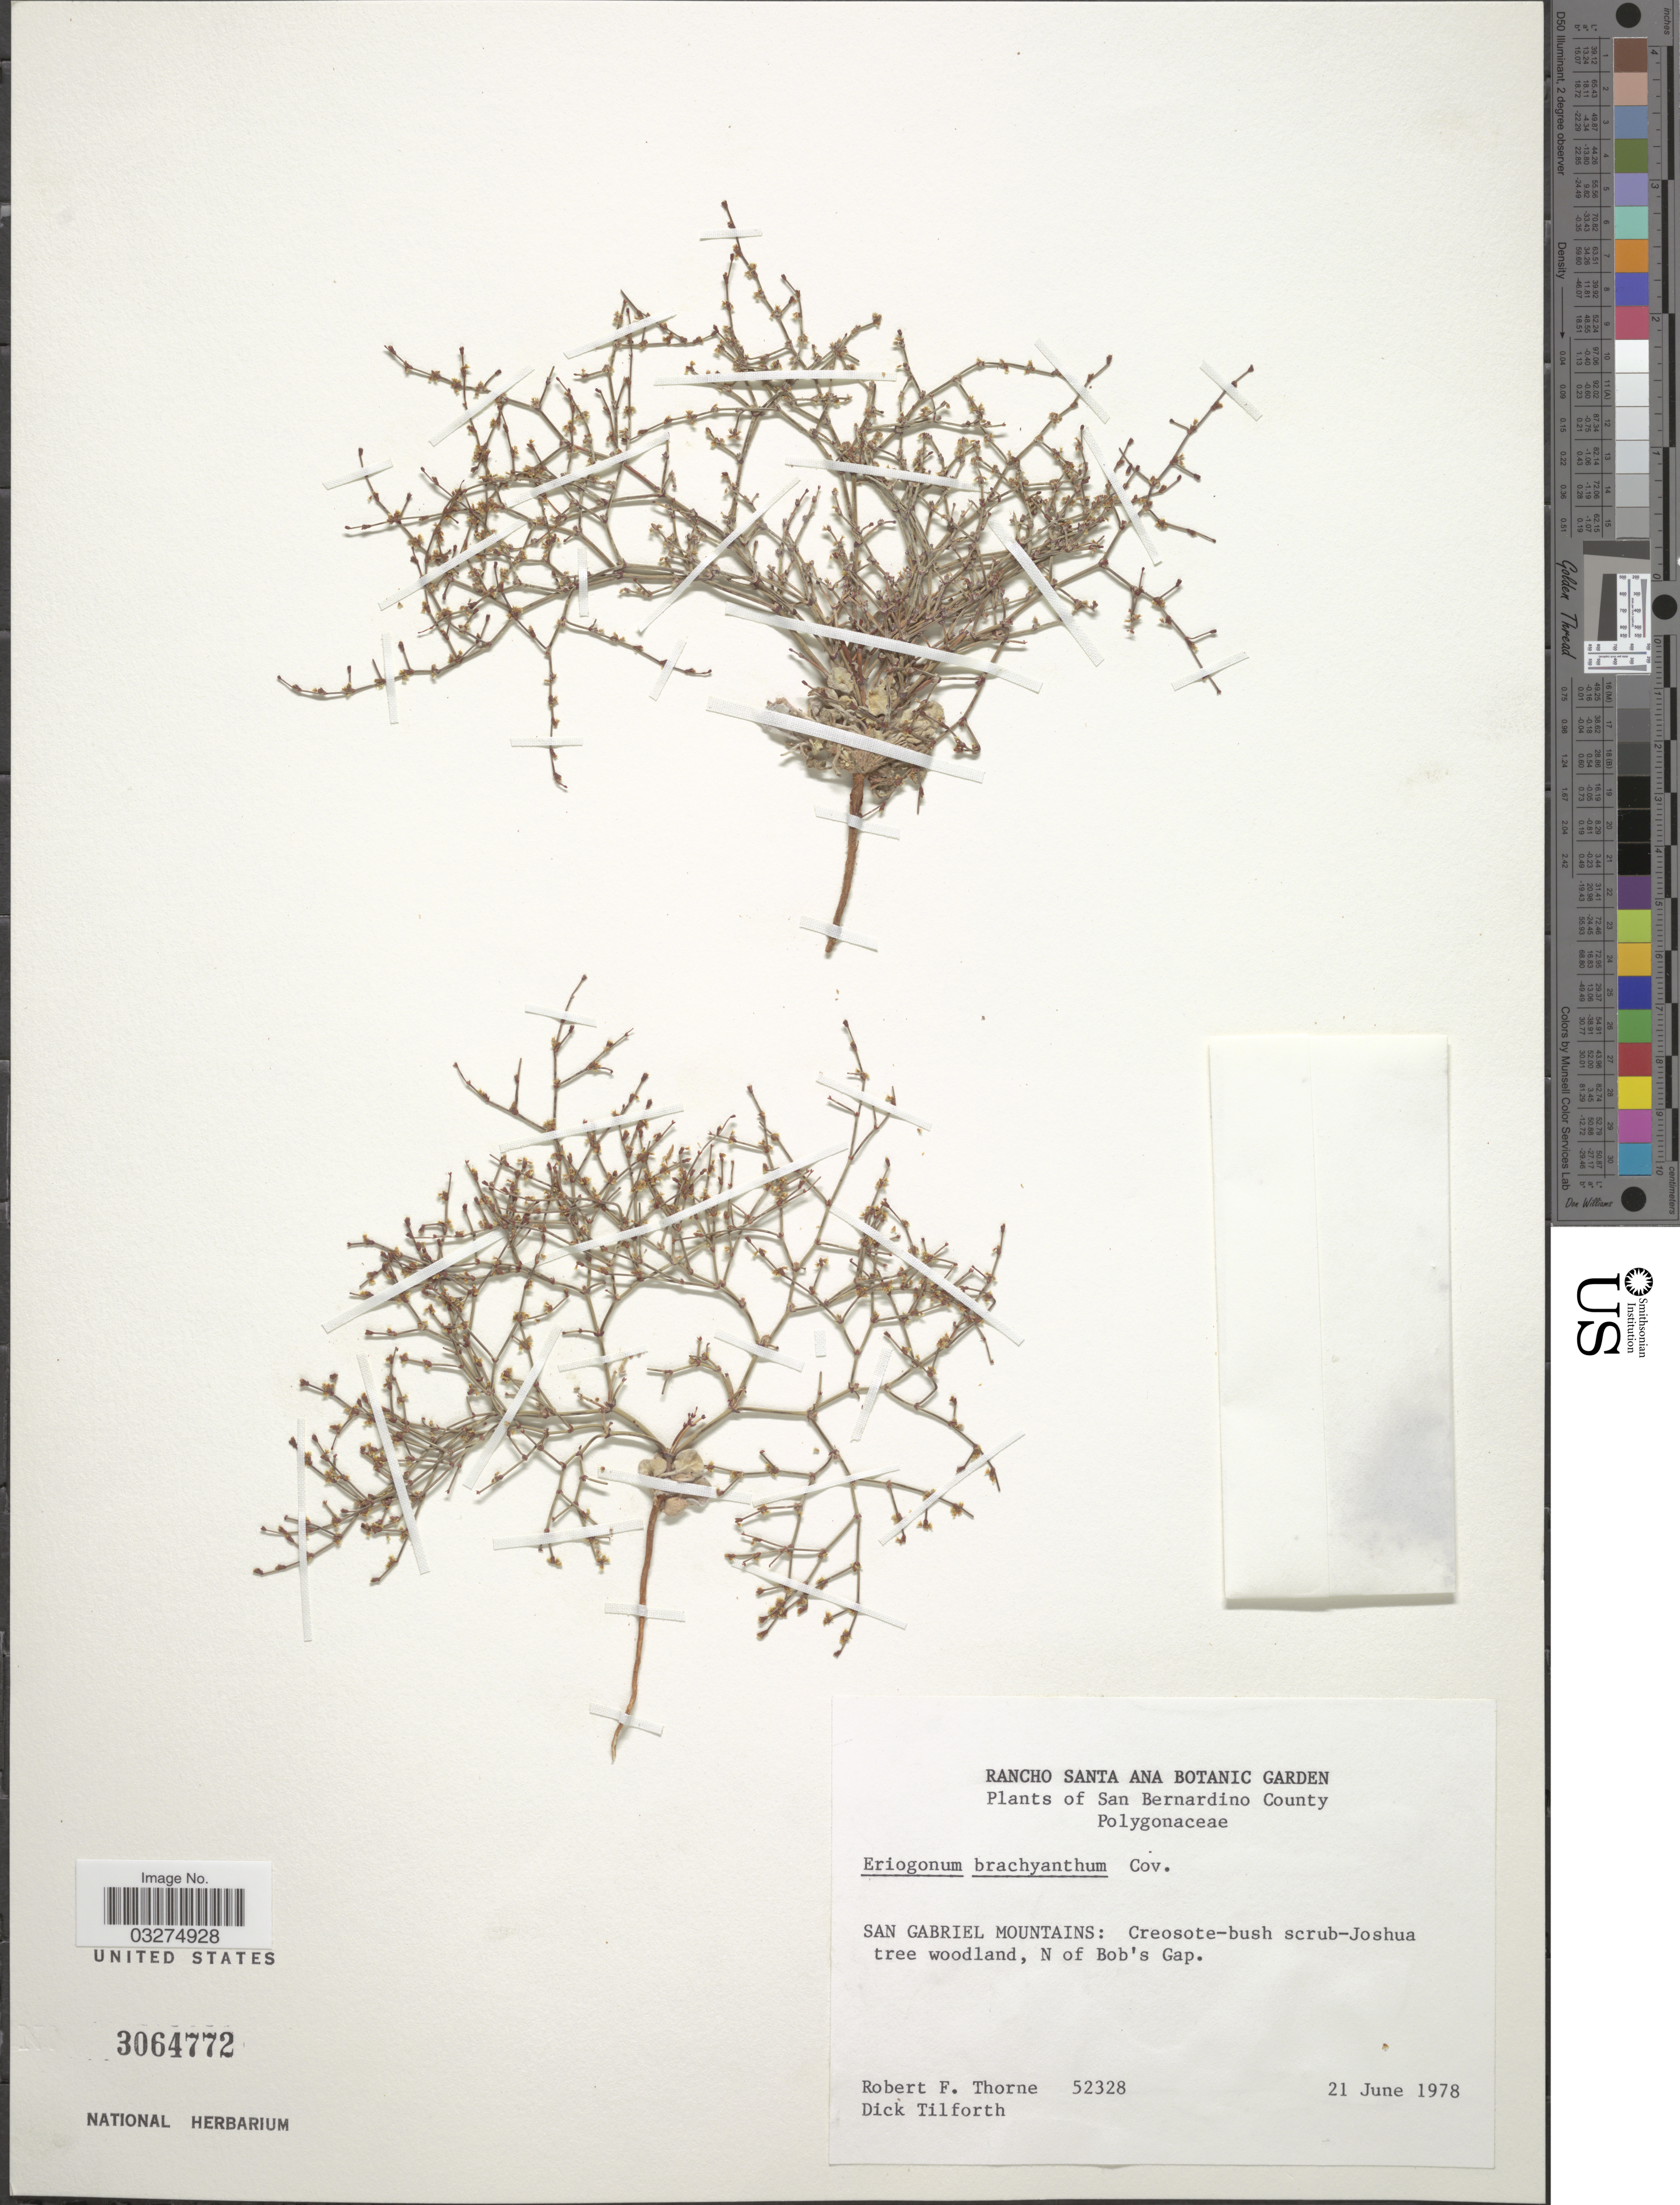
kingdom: Plantae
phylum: Tracheophyta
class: Magnoliopsida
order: Caryophyllales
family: Polygonaceae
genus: Eriogonum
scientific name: Eriogonum brachyanthum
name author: Coville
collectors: R. F. Thorne & D. Tilforth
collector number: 52328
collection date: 1978-06-21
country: United States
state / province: California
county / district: San Bernardino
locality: Rancho Santa Ana Botanic Garden. San Bernardino County. San Gabriel Mountains. N of Bob's Gap.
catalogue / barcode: US 3064772